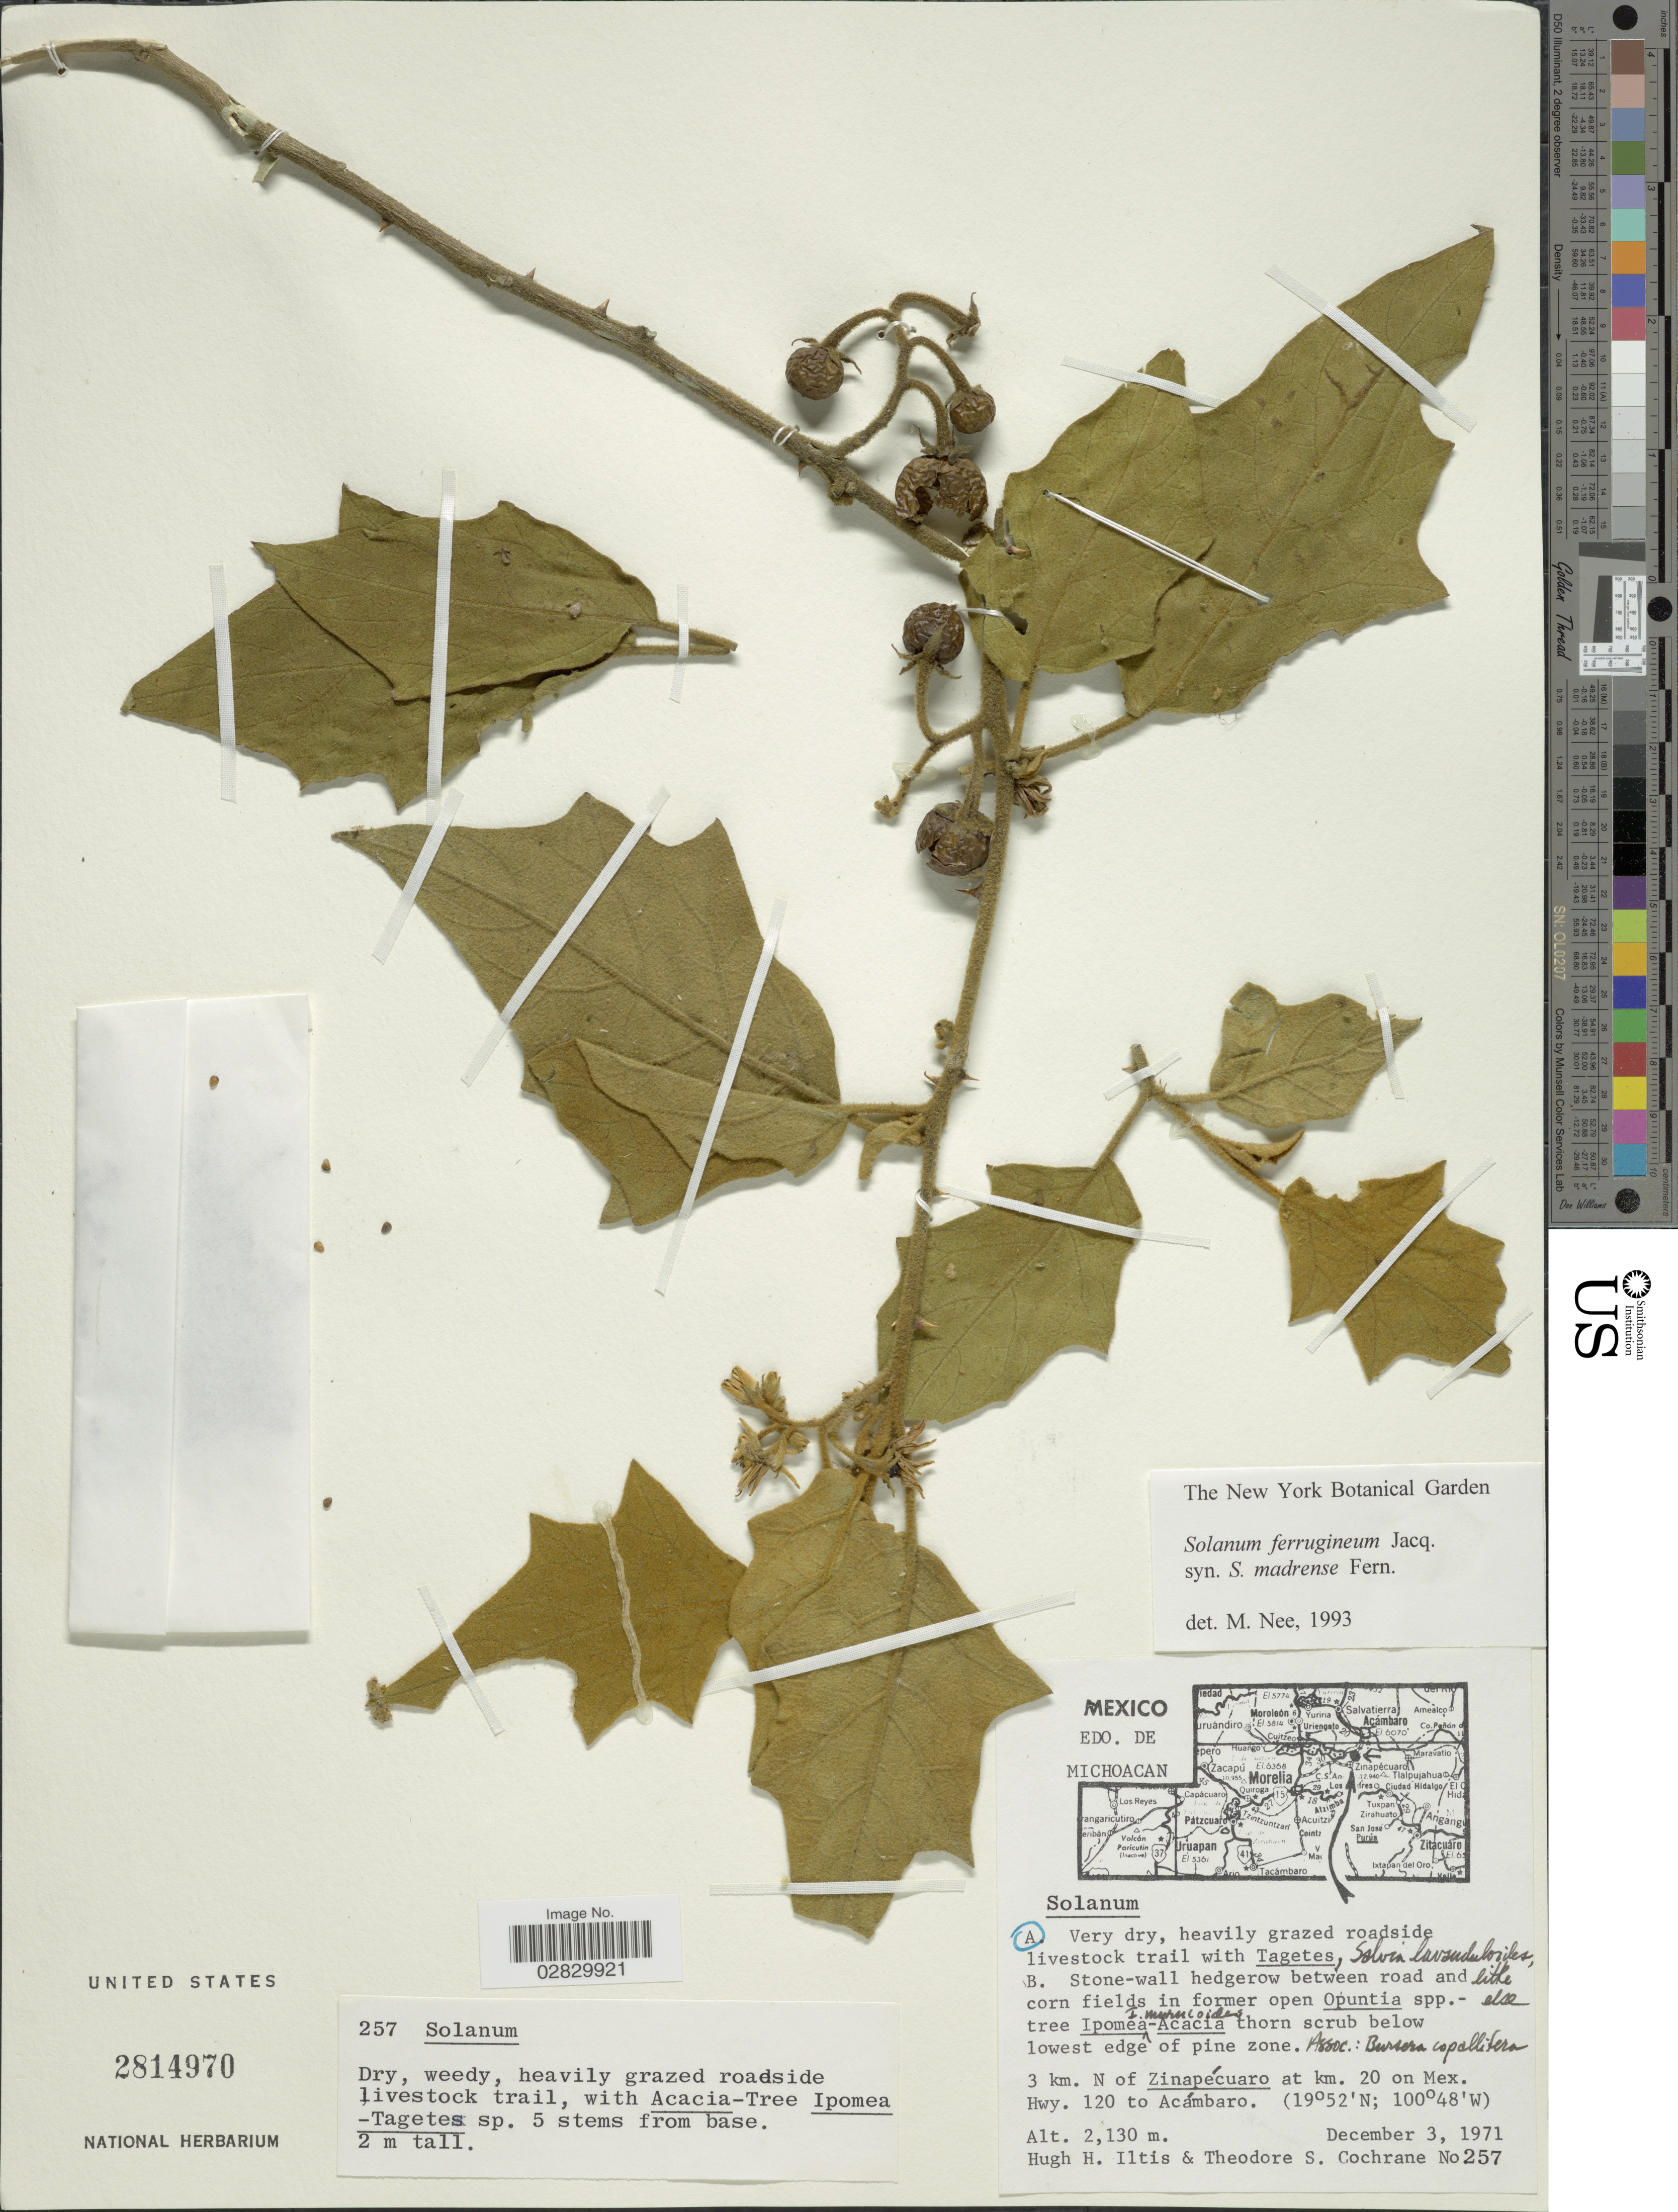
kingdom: Plantae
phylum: Tracheophyta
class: Magnoliopsida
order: Solanales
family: Solanaceae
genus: Solanum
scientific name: Solanum ferrugineum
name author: Jacq.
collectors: H. H. Iltis & T. S. Cochrane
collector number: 257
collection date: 1971-12-03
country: Mexico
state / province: Michoacán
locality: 3 km. N of Zinapécuaro at km. 20 on Mex. Hwy. 120 to Acámbaro.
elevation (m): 2130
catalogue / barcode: US 2814970